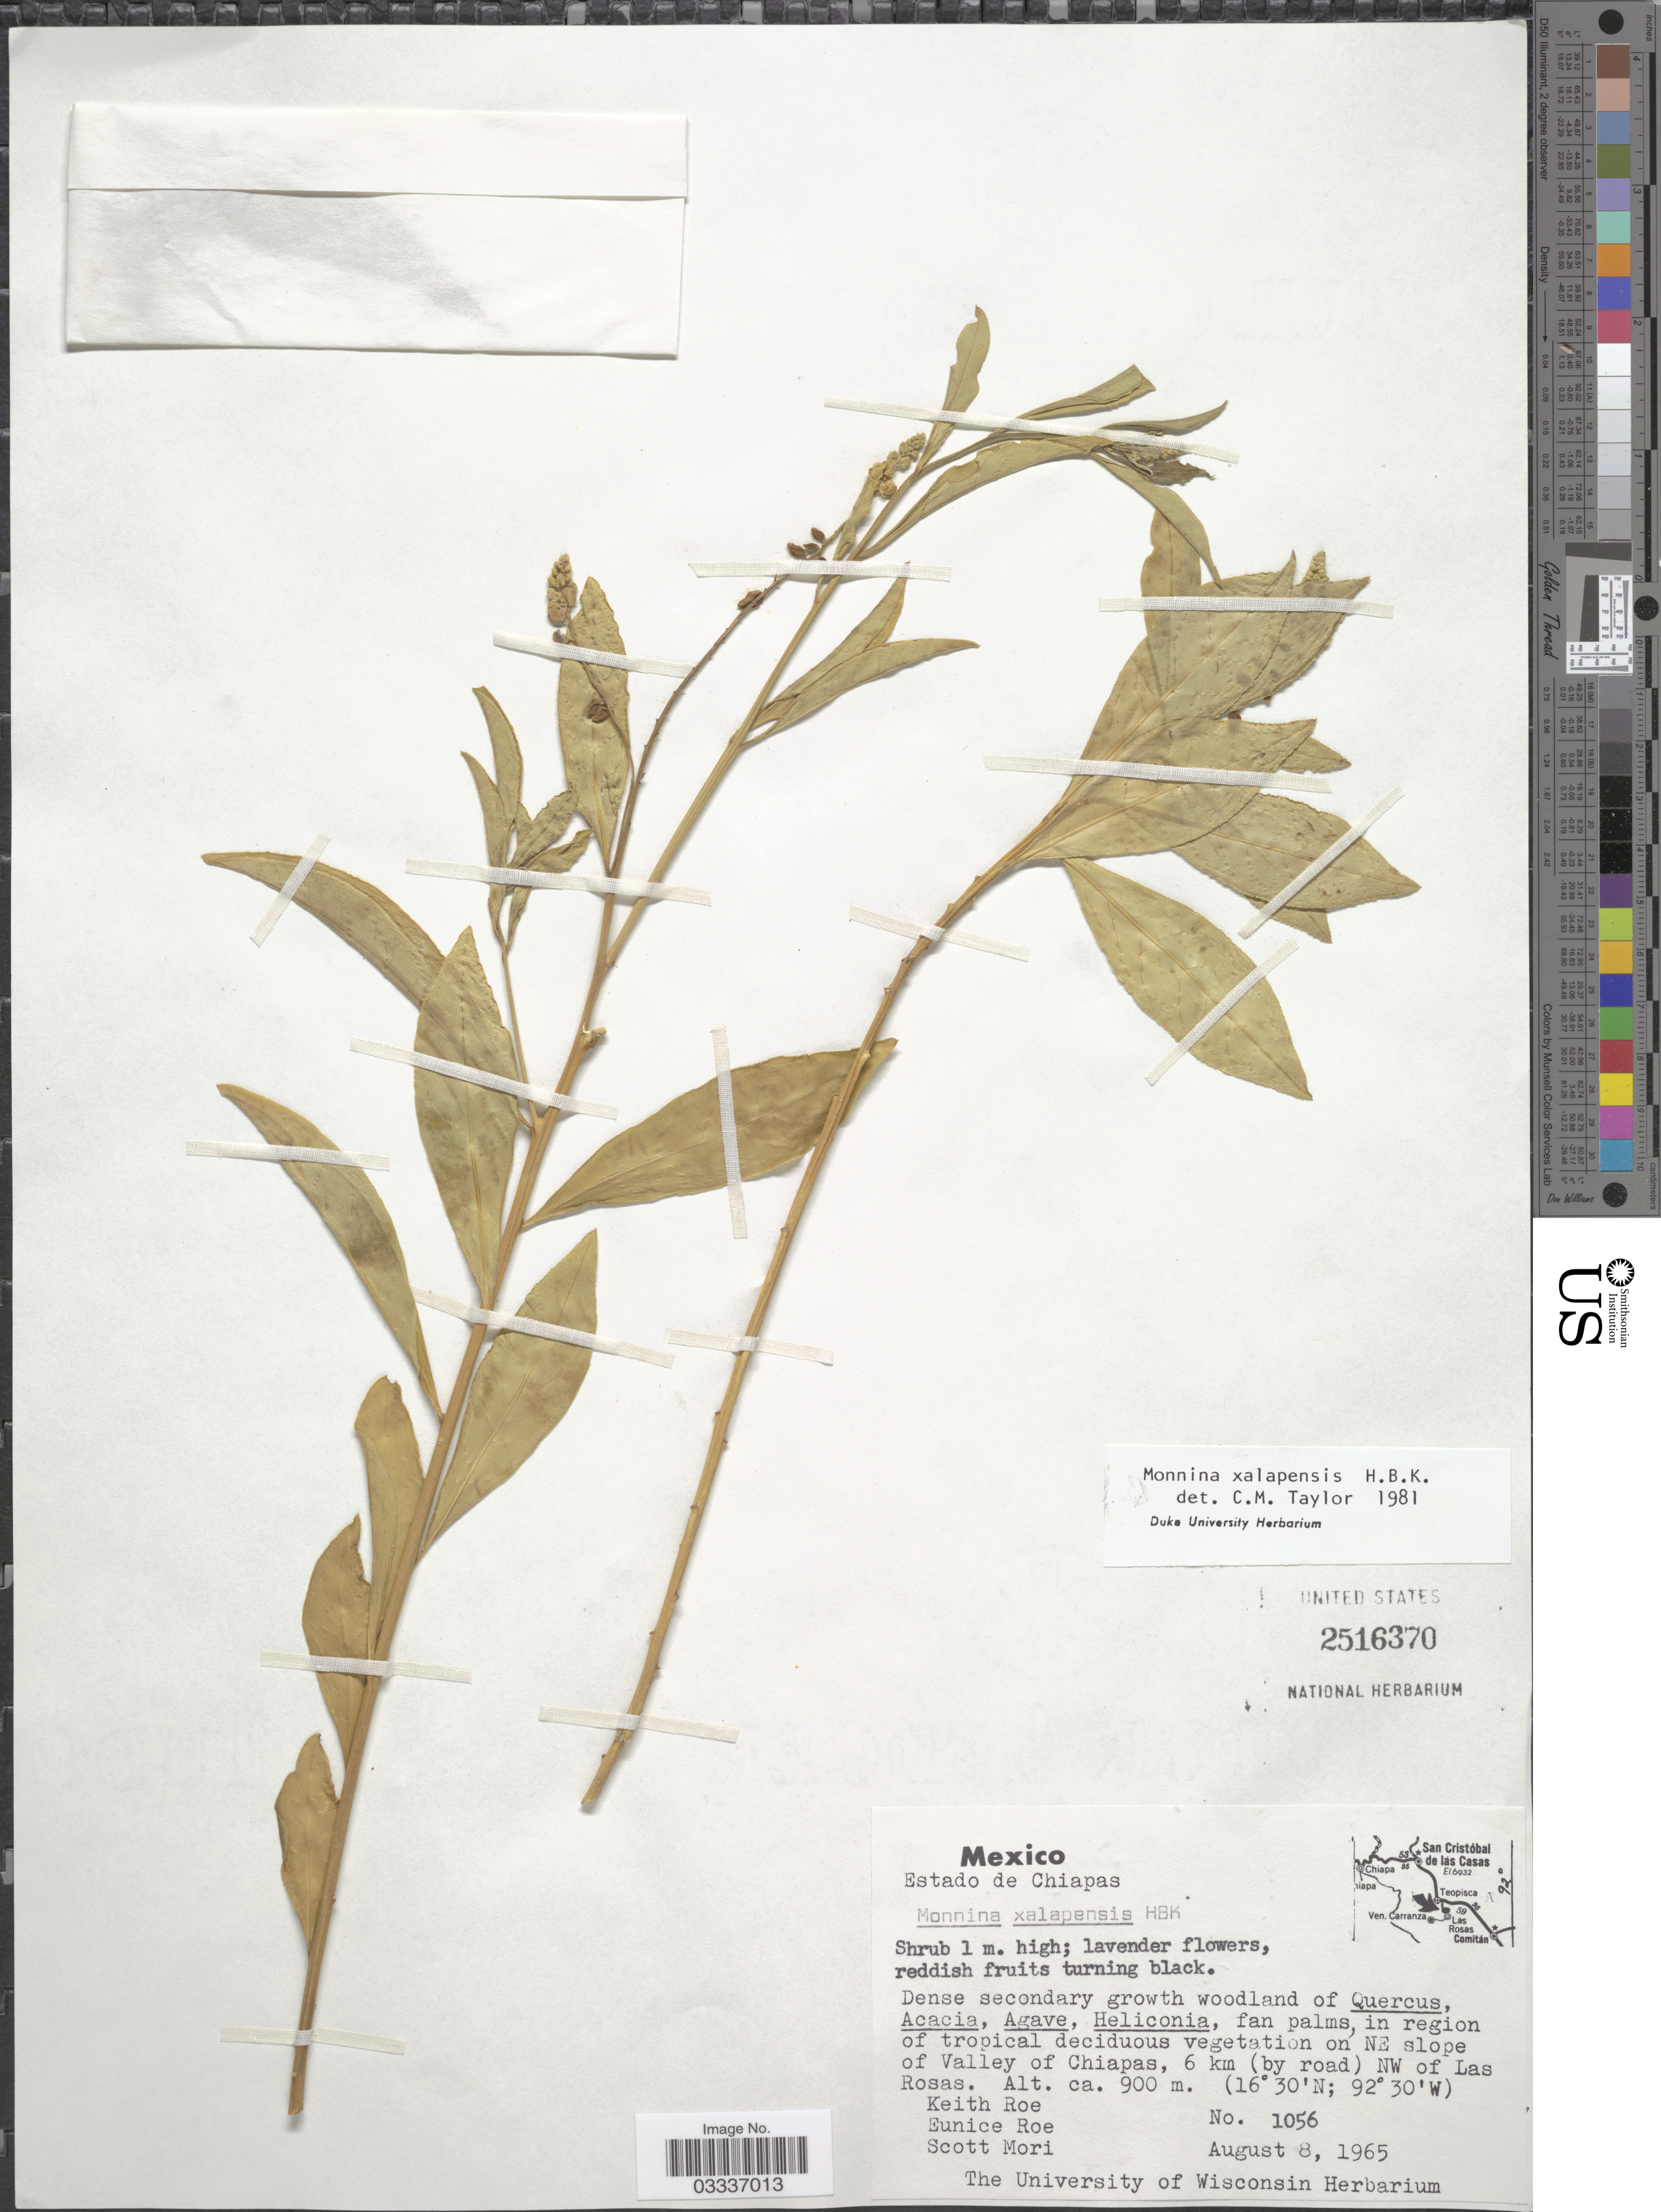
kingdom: Plantae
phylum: Tracheophyta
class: Magnoliopsida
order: Fabales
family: Polygalaceae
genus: Monnina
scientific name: Monnina xalapensis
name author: Kunth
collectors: K. E. Roe, E. Roe & S. Mori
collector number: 1056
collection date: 1965-08-08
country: Mexico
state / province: Chiapas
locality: NE slope of Valley of Chiapas, 6 km (by road) NW of Las Rosas.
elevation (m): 900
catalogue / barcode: US 2516370